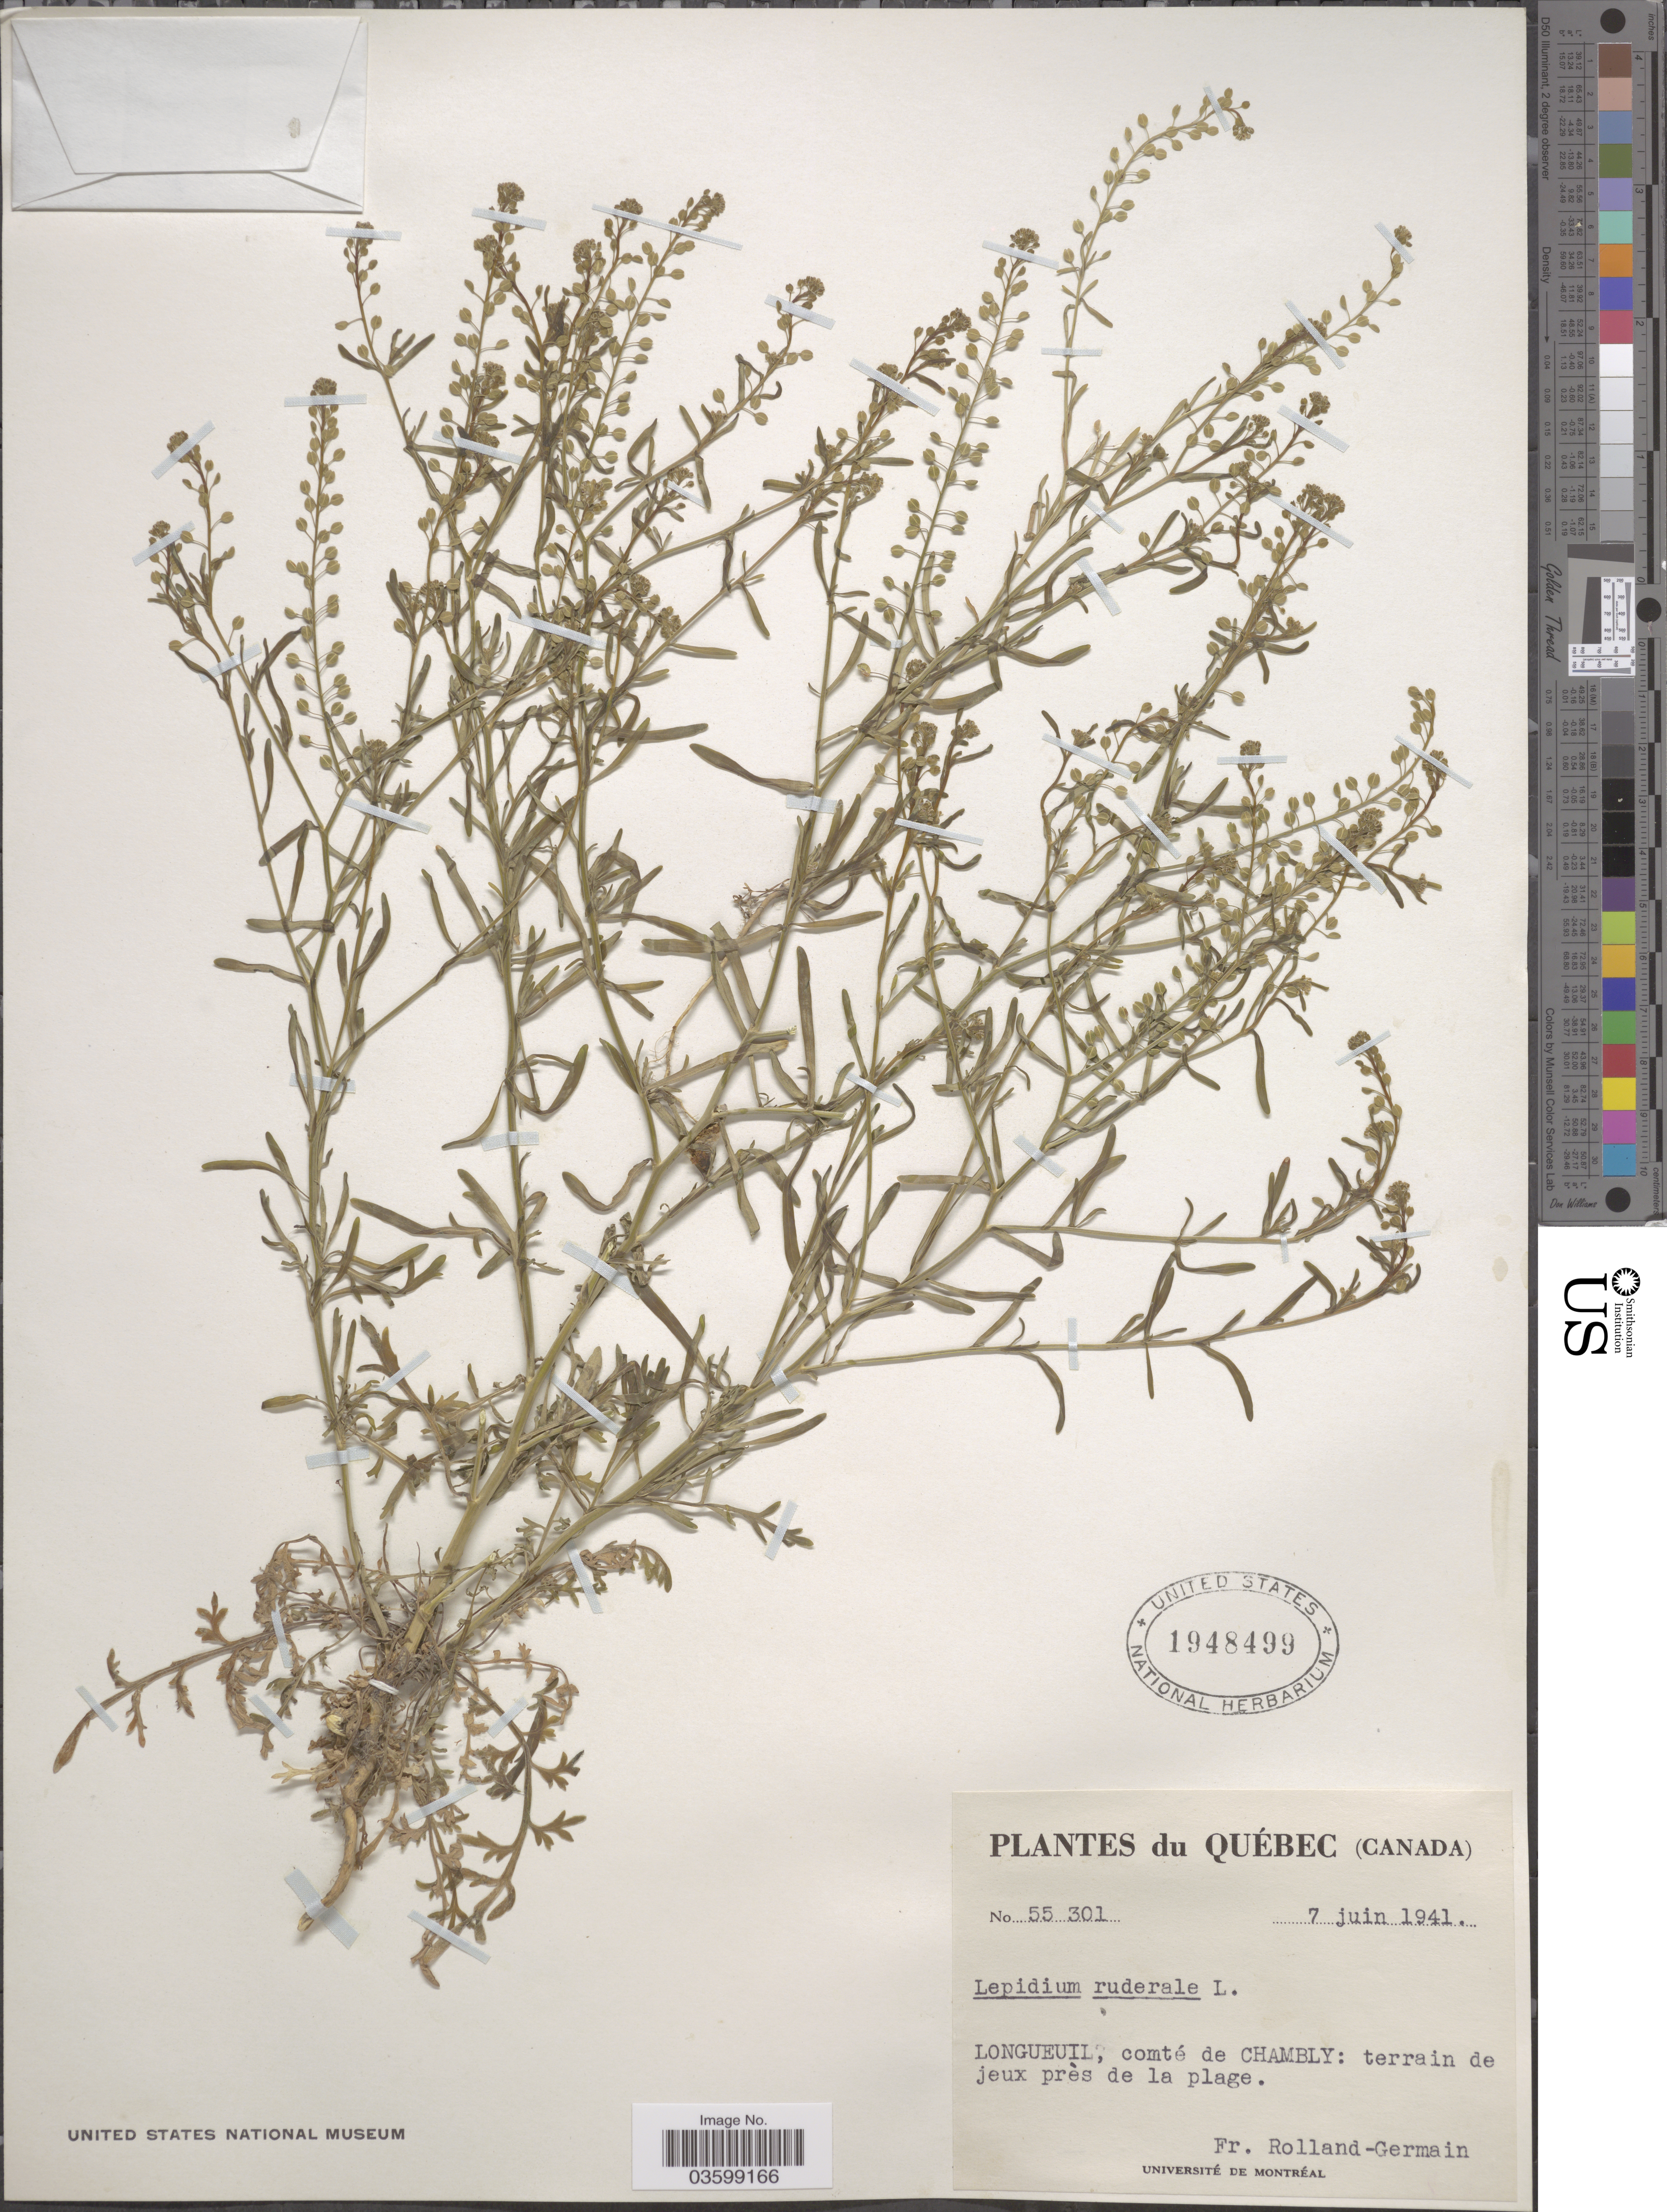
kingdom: Plantae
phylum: Tracheophyta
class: Magnoliopsida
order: Brassicales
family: Brassicaceae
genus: Lepidium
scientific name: Lepidium ruderale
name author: Burm. f.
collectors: Rolland-Germain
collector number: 55301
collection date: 1941-06-07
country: Canada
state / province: Quebec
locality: Longueuil, comté de Chambly: terrain de jeux près de la plage.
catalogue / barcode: US 1948499